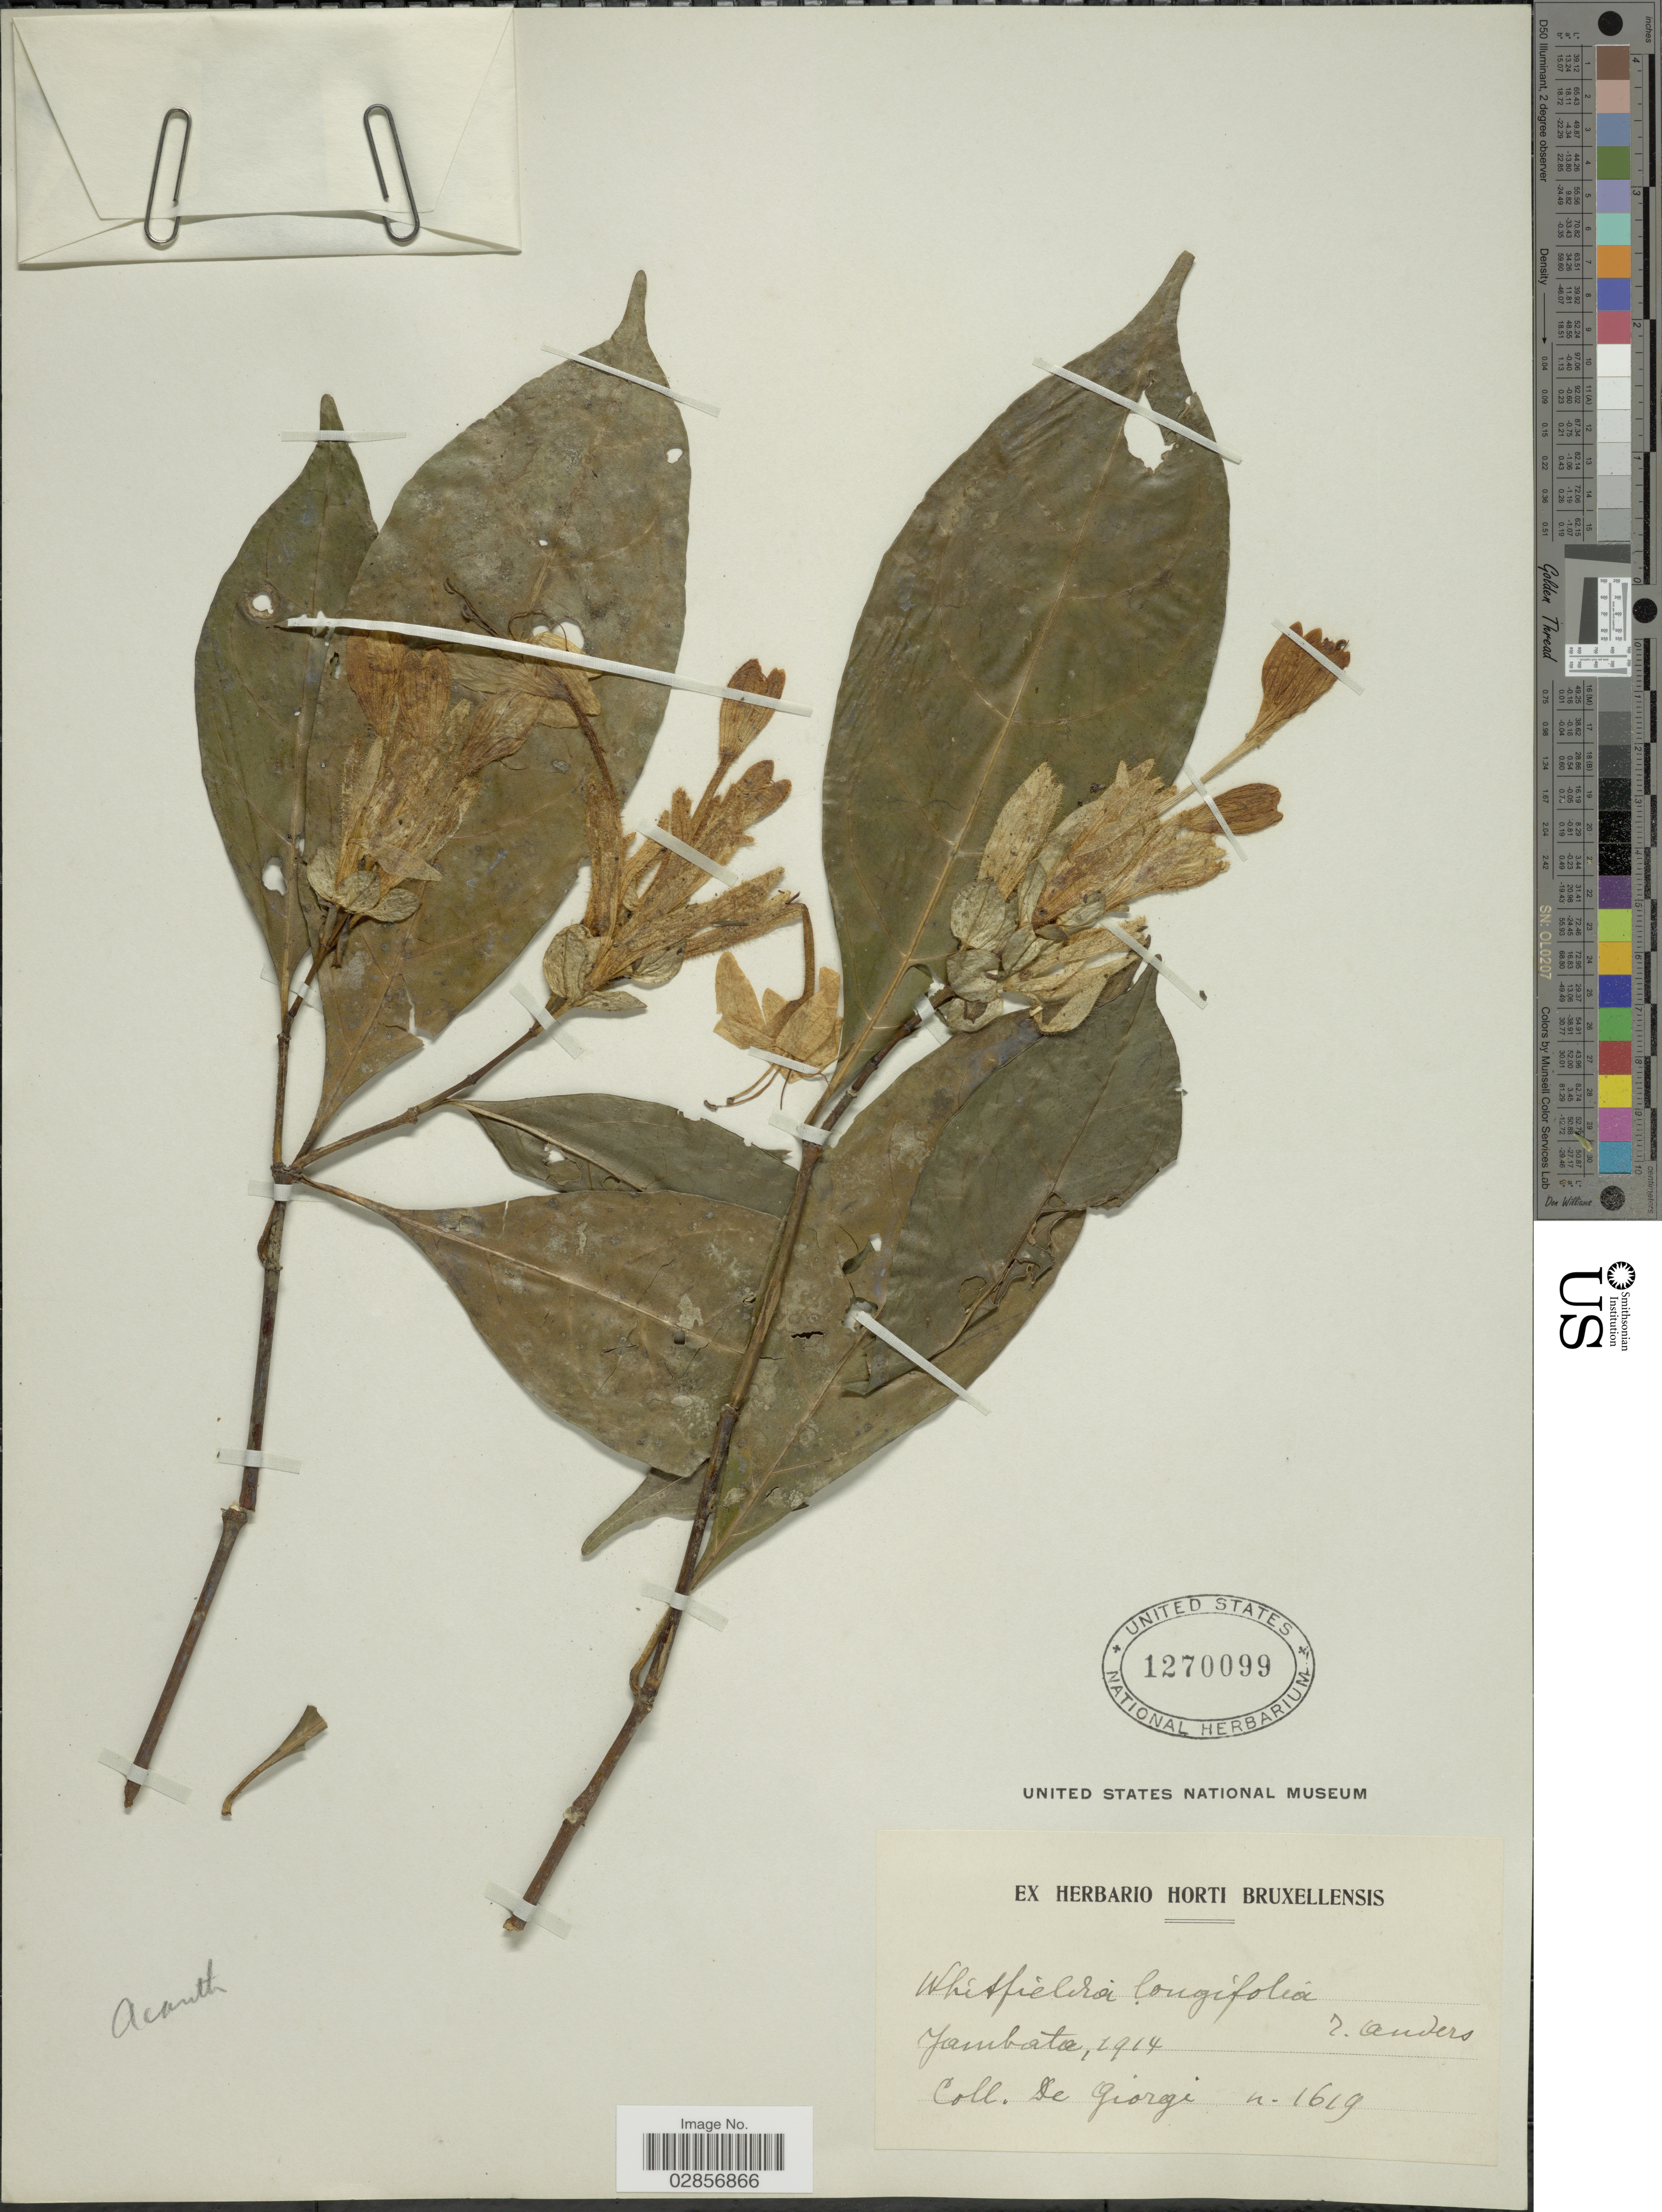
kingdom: Plantae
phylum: Tracheophyta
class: Magnoliopsida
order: Lamiales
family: Acanthaceae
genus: Whitfieldia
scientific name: Whitfieldia longifolia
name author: T. Anderson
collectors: D. Giorgi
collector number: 1619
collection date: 1914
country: Congo, Democratic Republic of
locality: Yambata.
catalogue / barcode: US 1270099